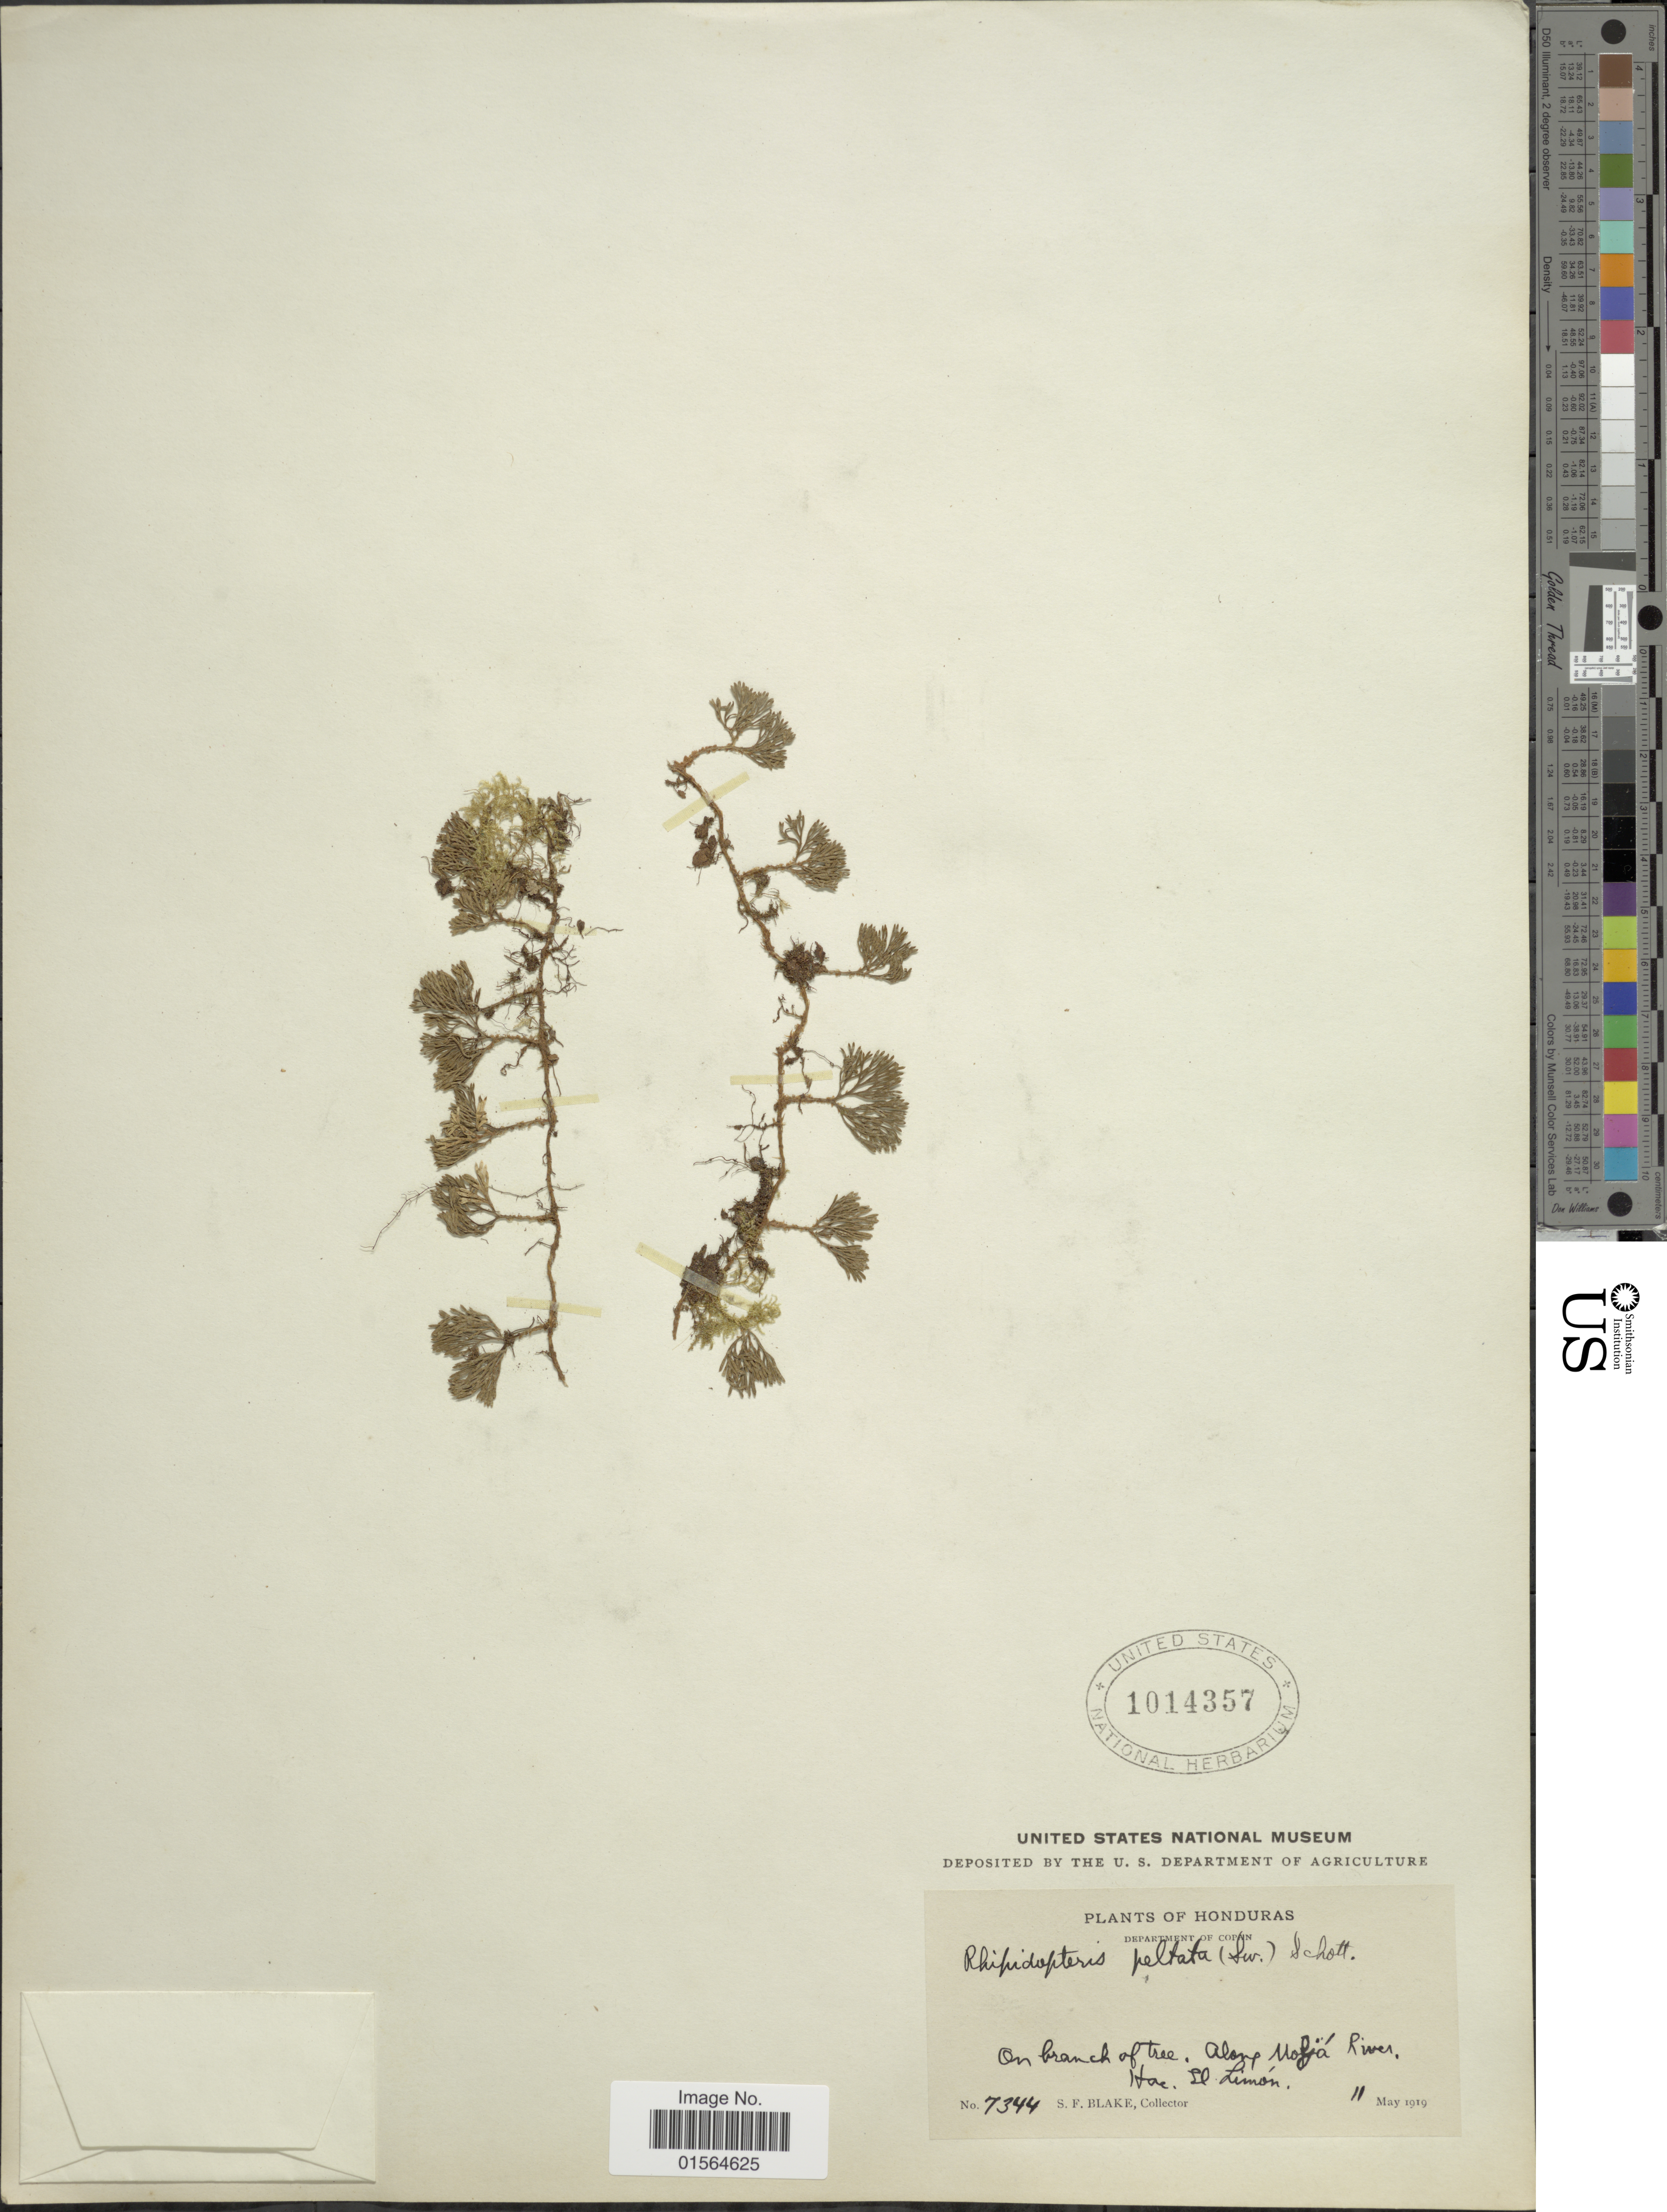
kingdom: Plantae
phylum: Tracheophyta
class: Polypodiopsida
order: Polypodiales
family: Dryopteridaceae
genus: Elaphoglossum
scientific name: Elaphoglossum peltatum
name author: (Sw.) Urb.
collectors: S. Blake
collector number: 7344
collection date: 1919-05-11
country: Honduras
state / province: Copán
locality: along Molja River. Hac. El Limon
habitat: On branch of tree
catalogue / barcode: US 1014357